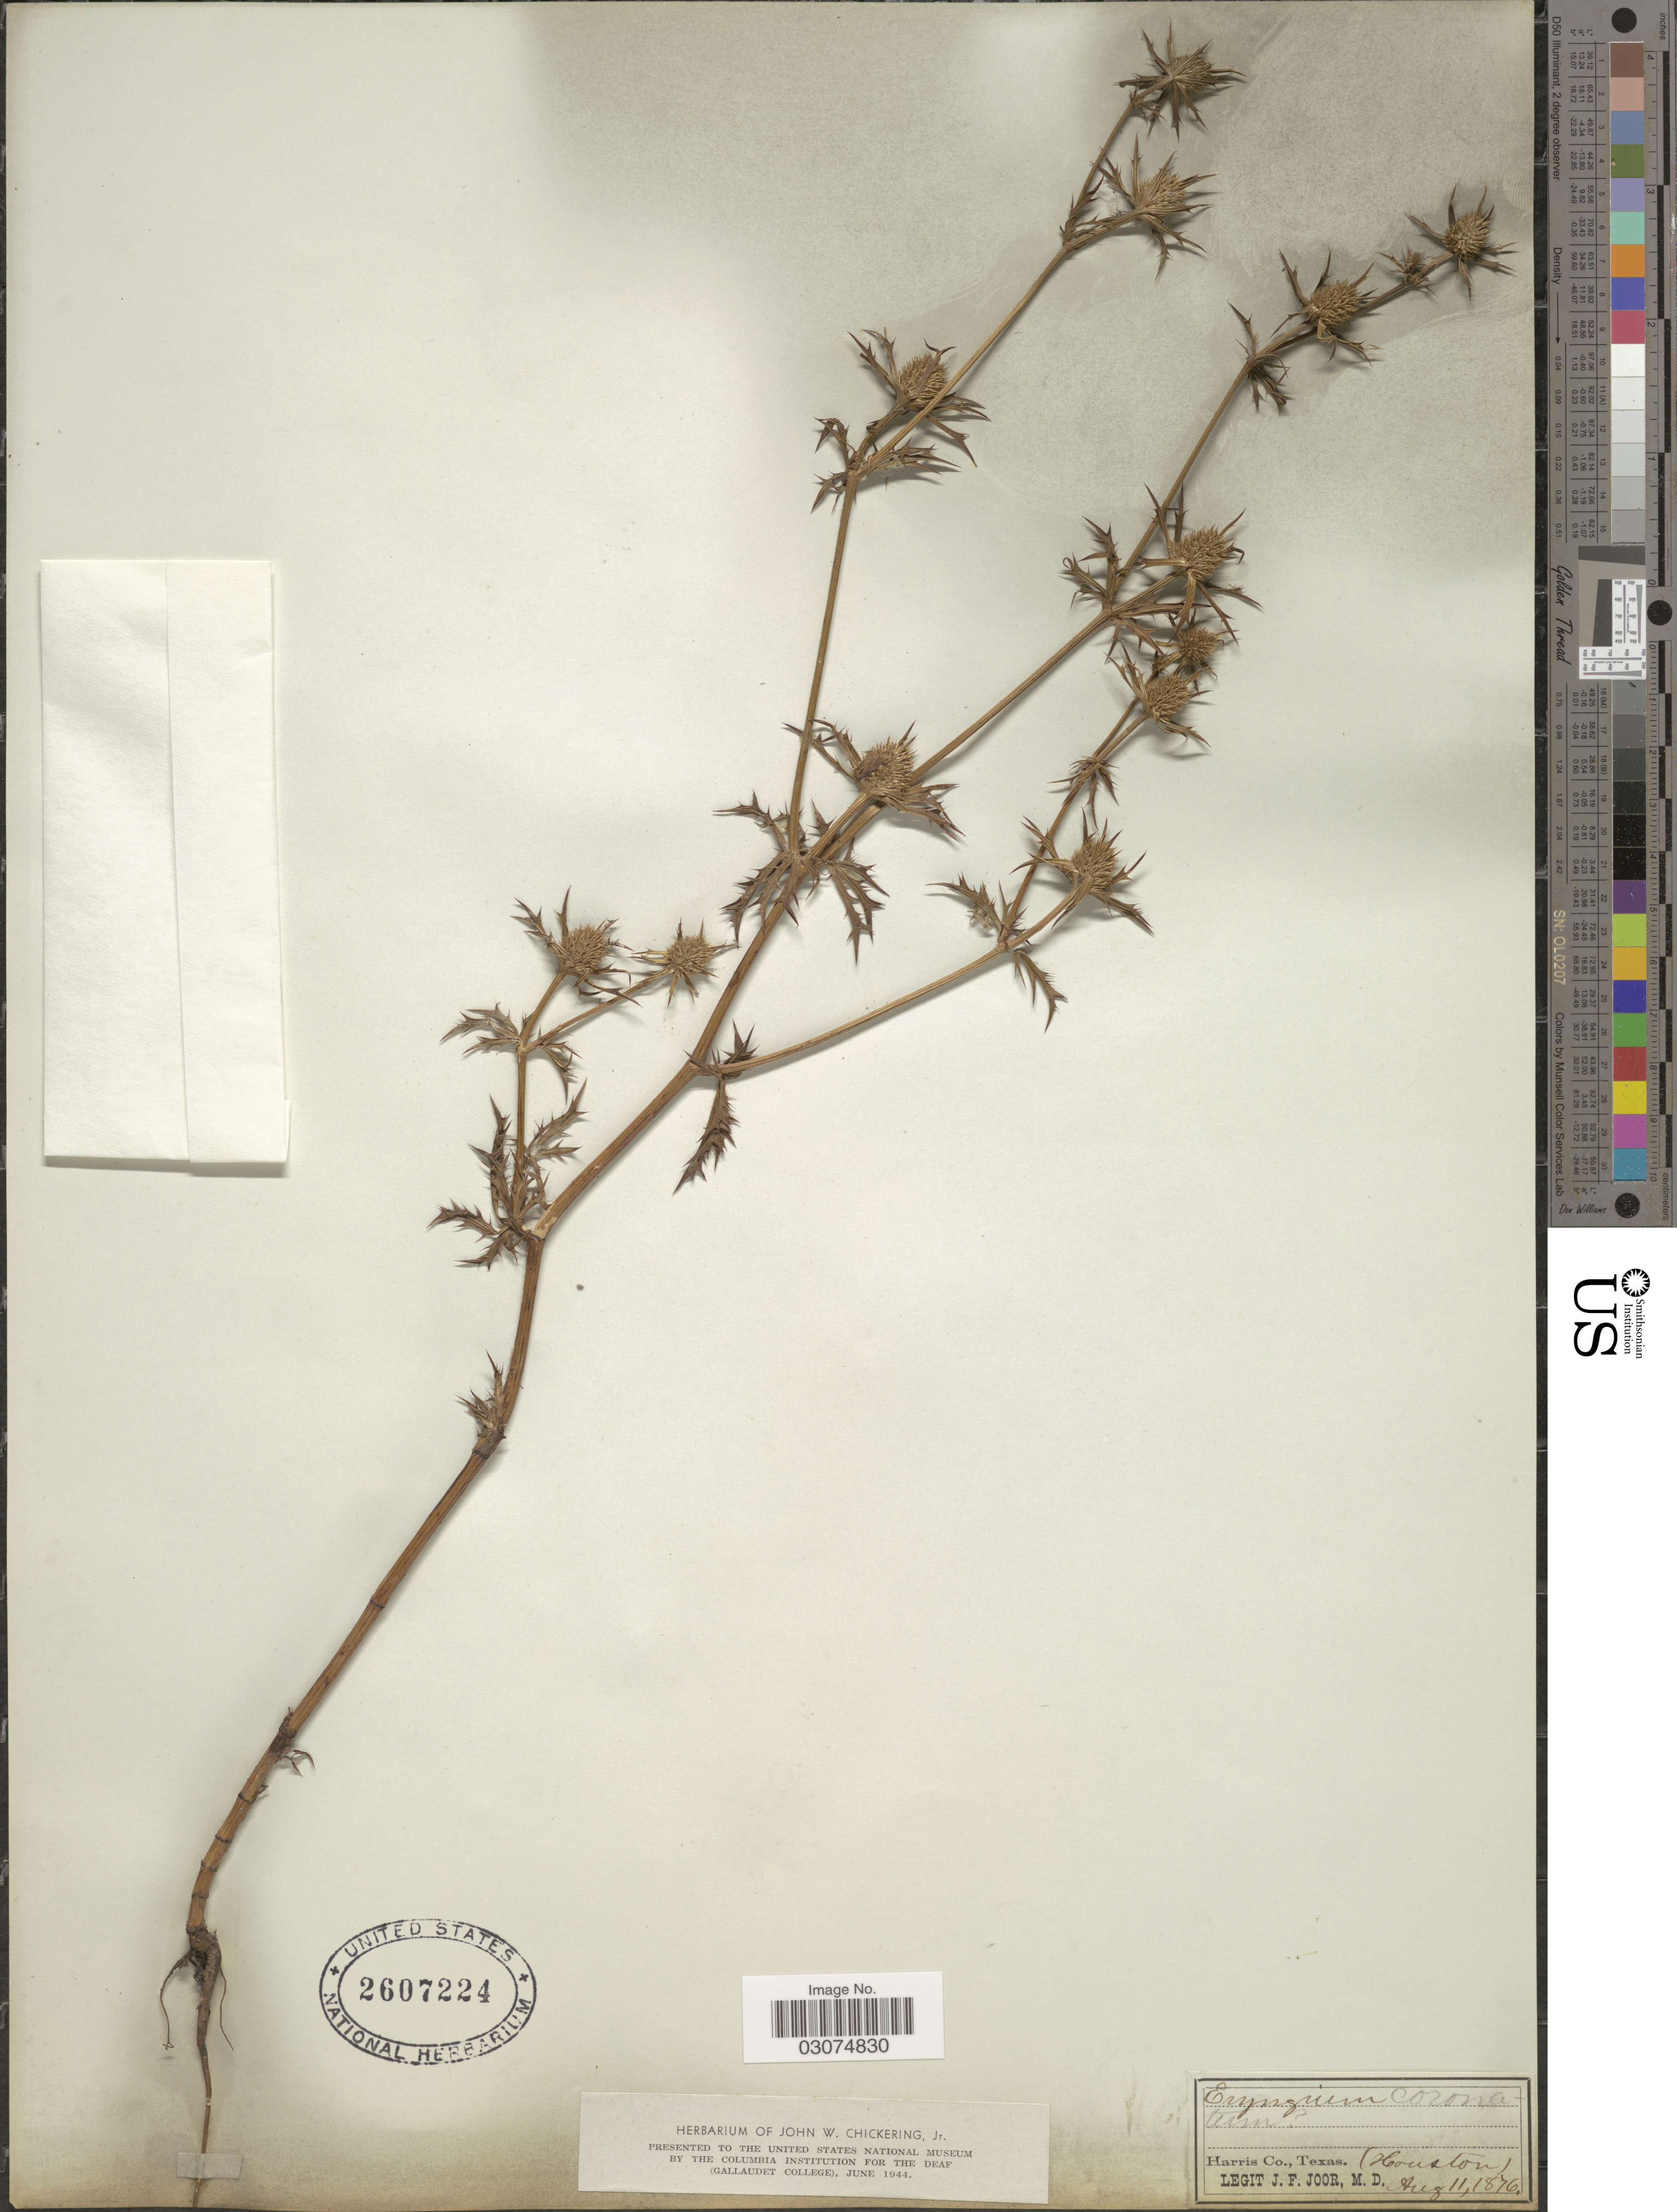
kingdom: Plantae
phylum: Tracheophyta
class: Magnoliopsida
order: Apiales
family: Apiaceae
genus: Eryngium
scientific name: Eryngium hookeri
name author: Walp.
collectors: J. F. Joor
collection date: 1876-08-11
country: United States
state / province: Texas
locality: Harris Co. (Houston).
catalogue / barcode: US 2607224